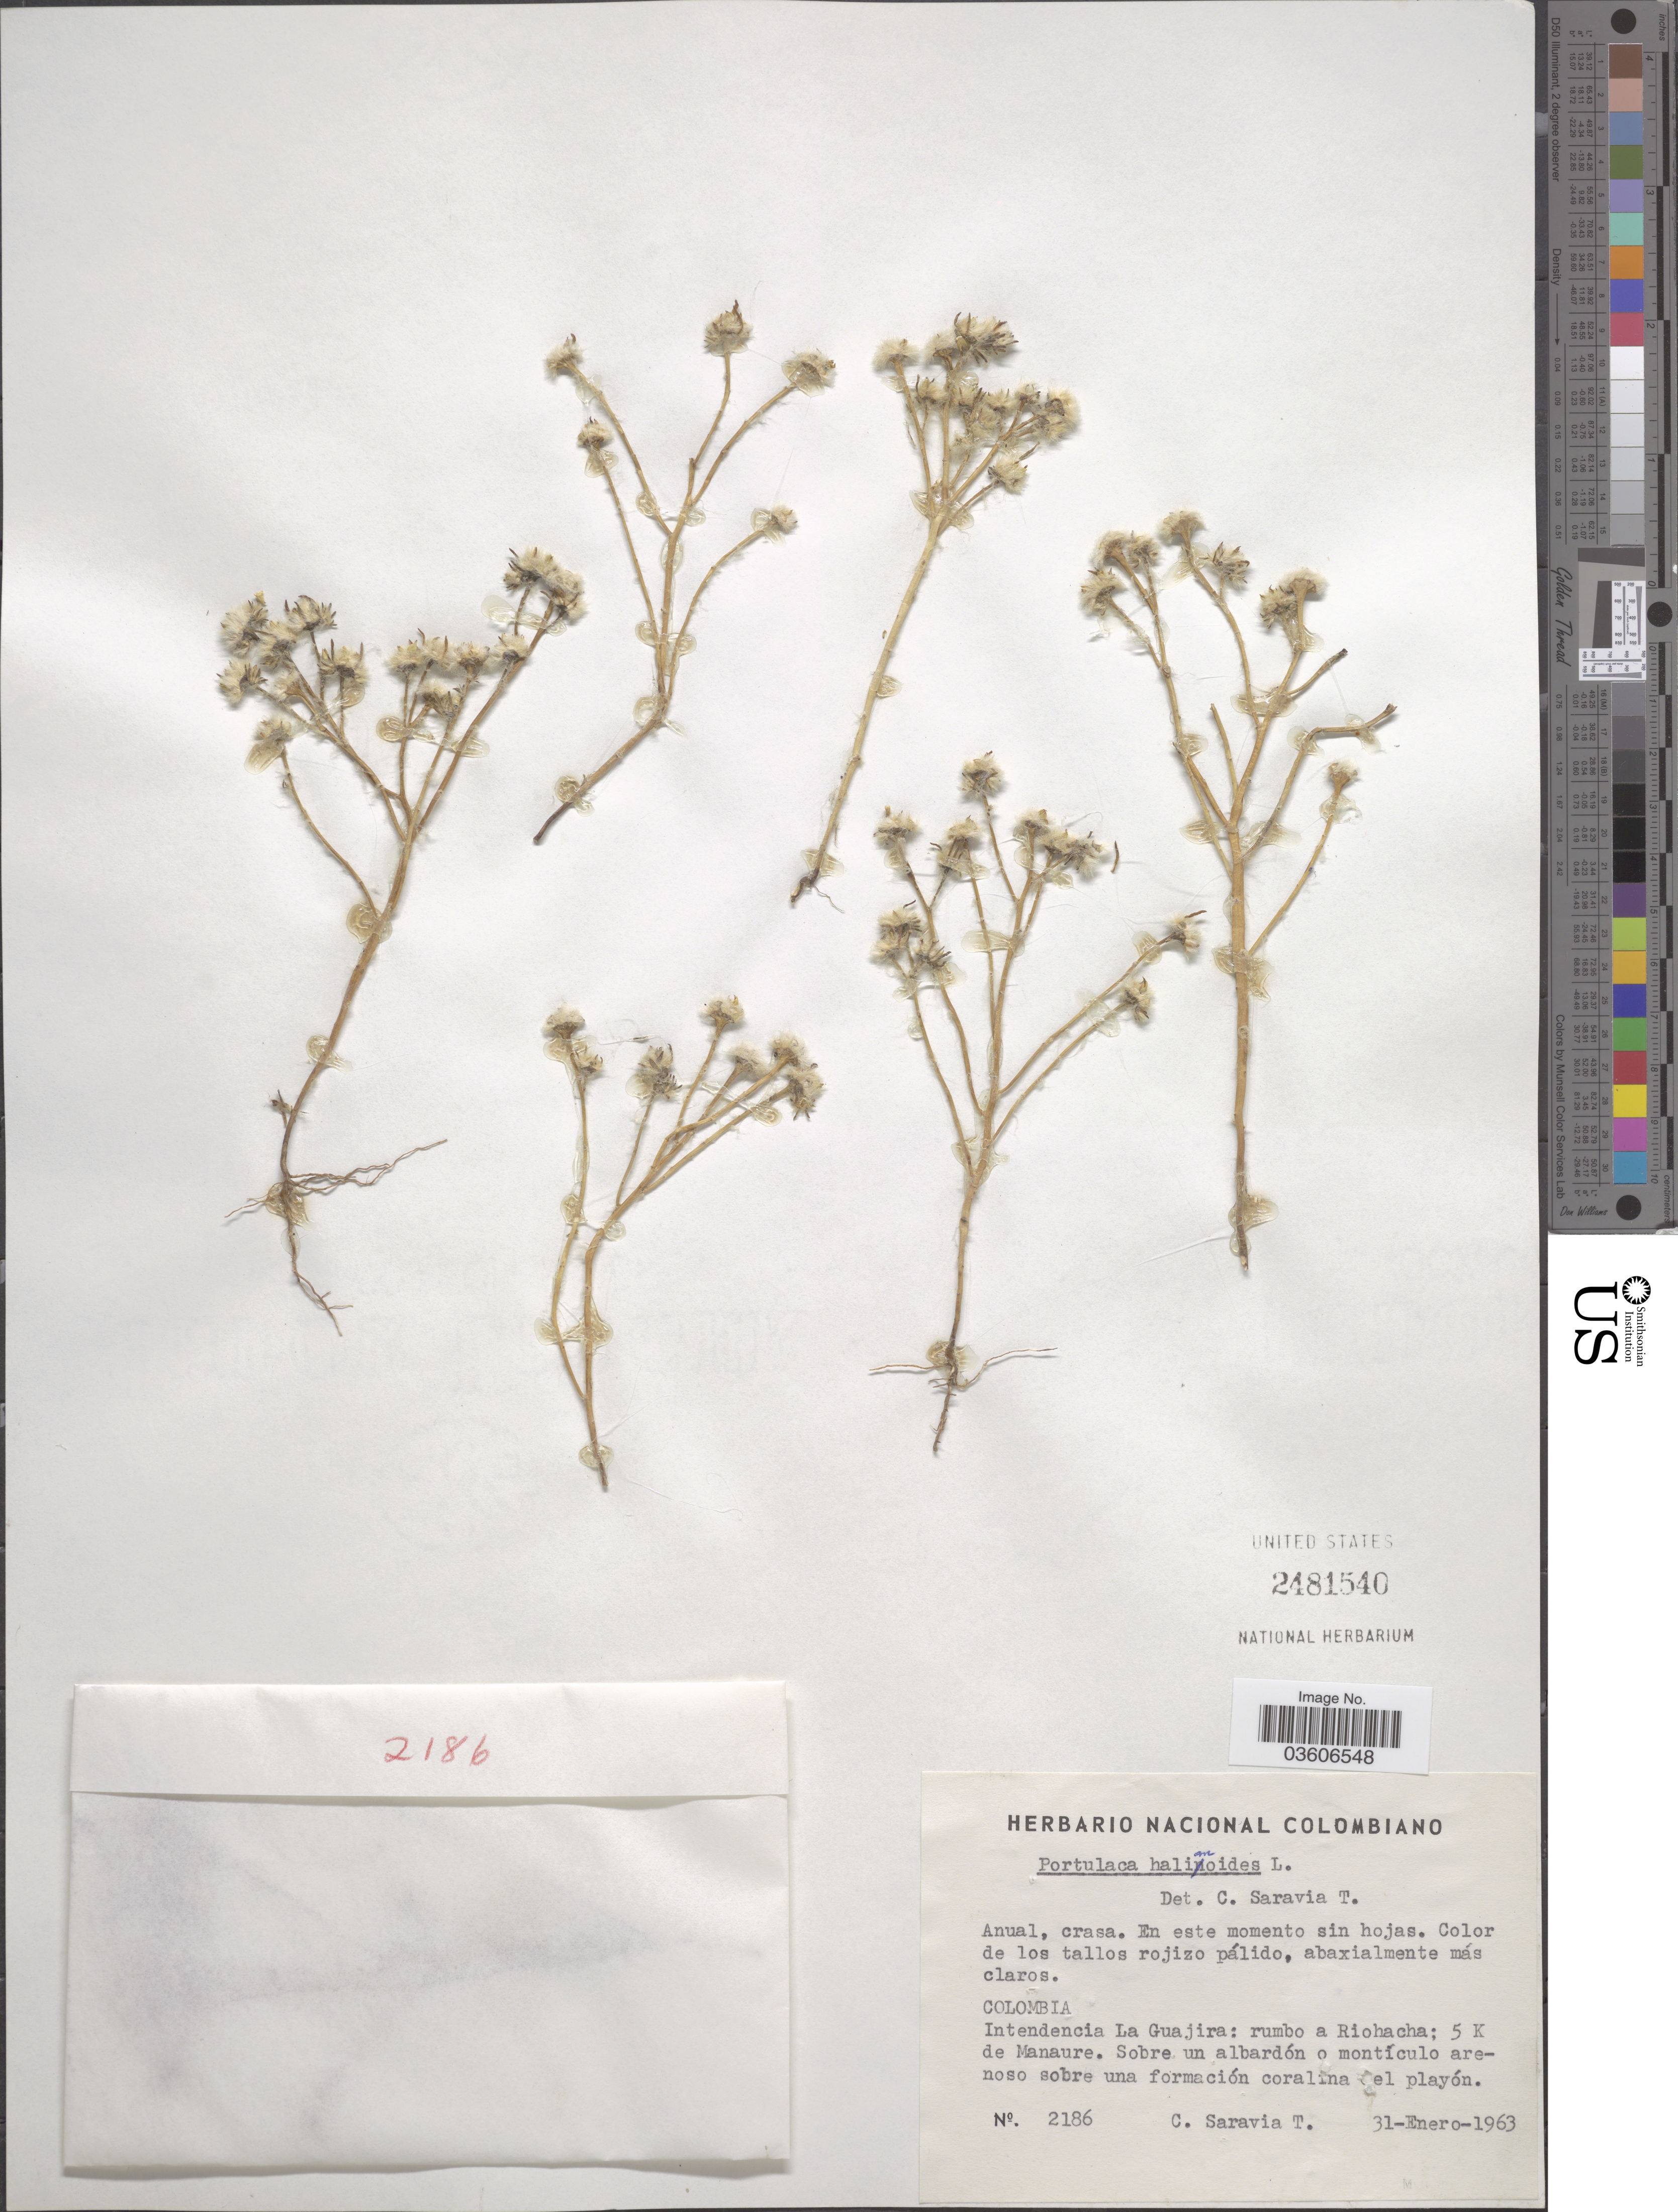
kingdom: Plantae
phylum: Tracheophyta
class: Magnoliopsida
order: Caryophyllales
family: Portulacaceae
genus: Portulaca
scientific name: Portulaca halimoides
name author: L.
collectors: C. Saravia T.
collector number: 2186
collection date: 1963-01-31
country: Colombia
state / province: La Guajira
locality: Intendencia La Guajira: rumbo a Riohacha; 5 K de Manaure.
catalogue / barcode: US 2481540